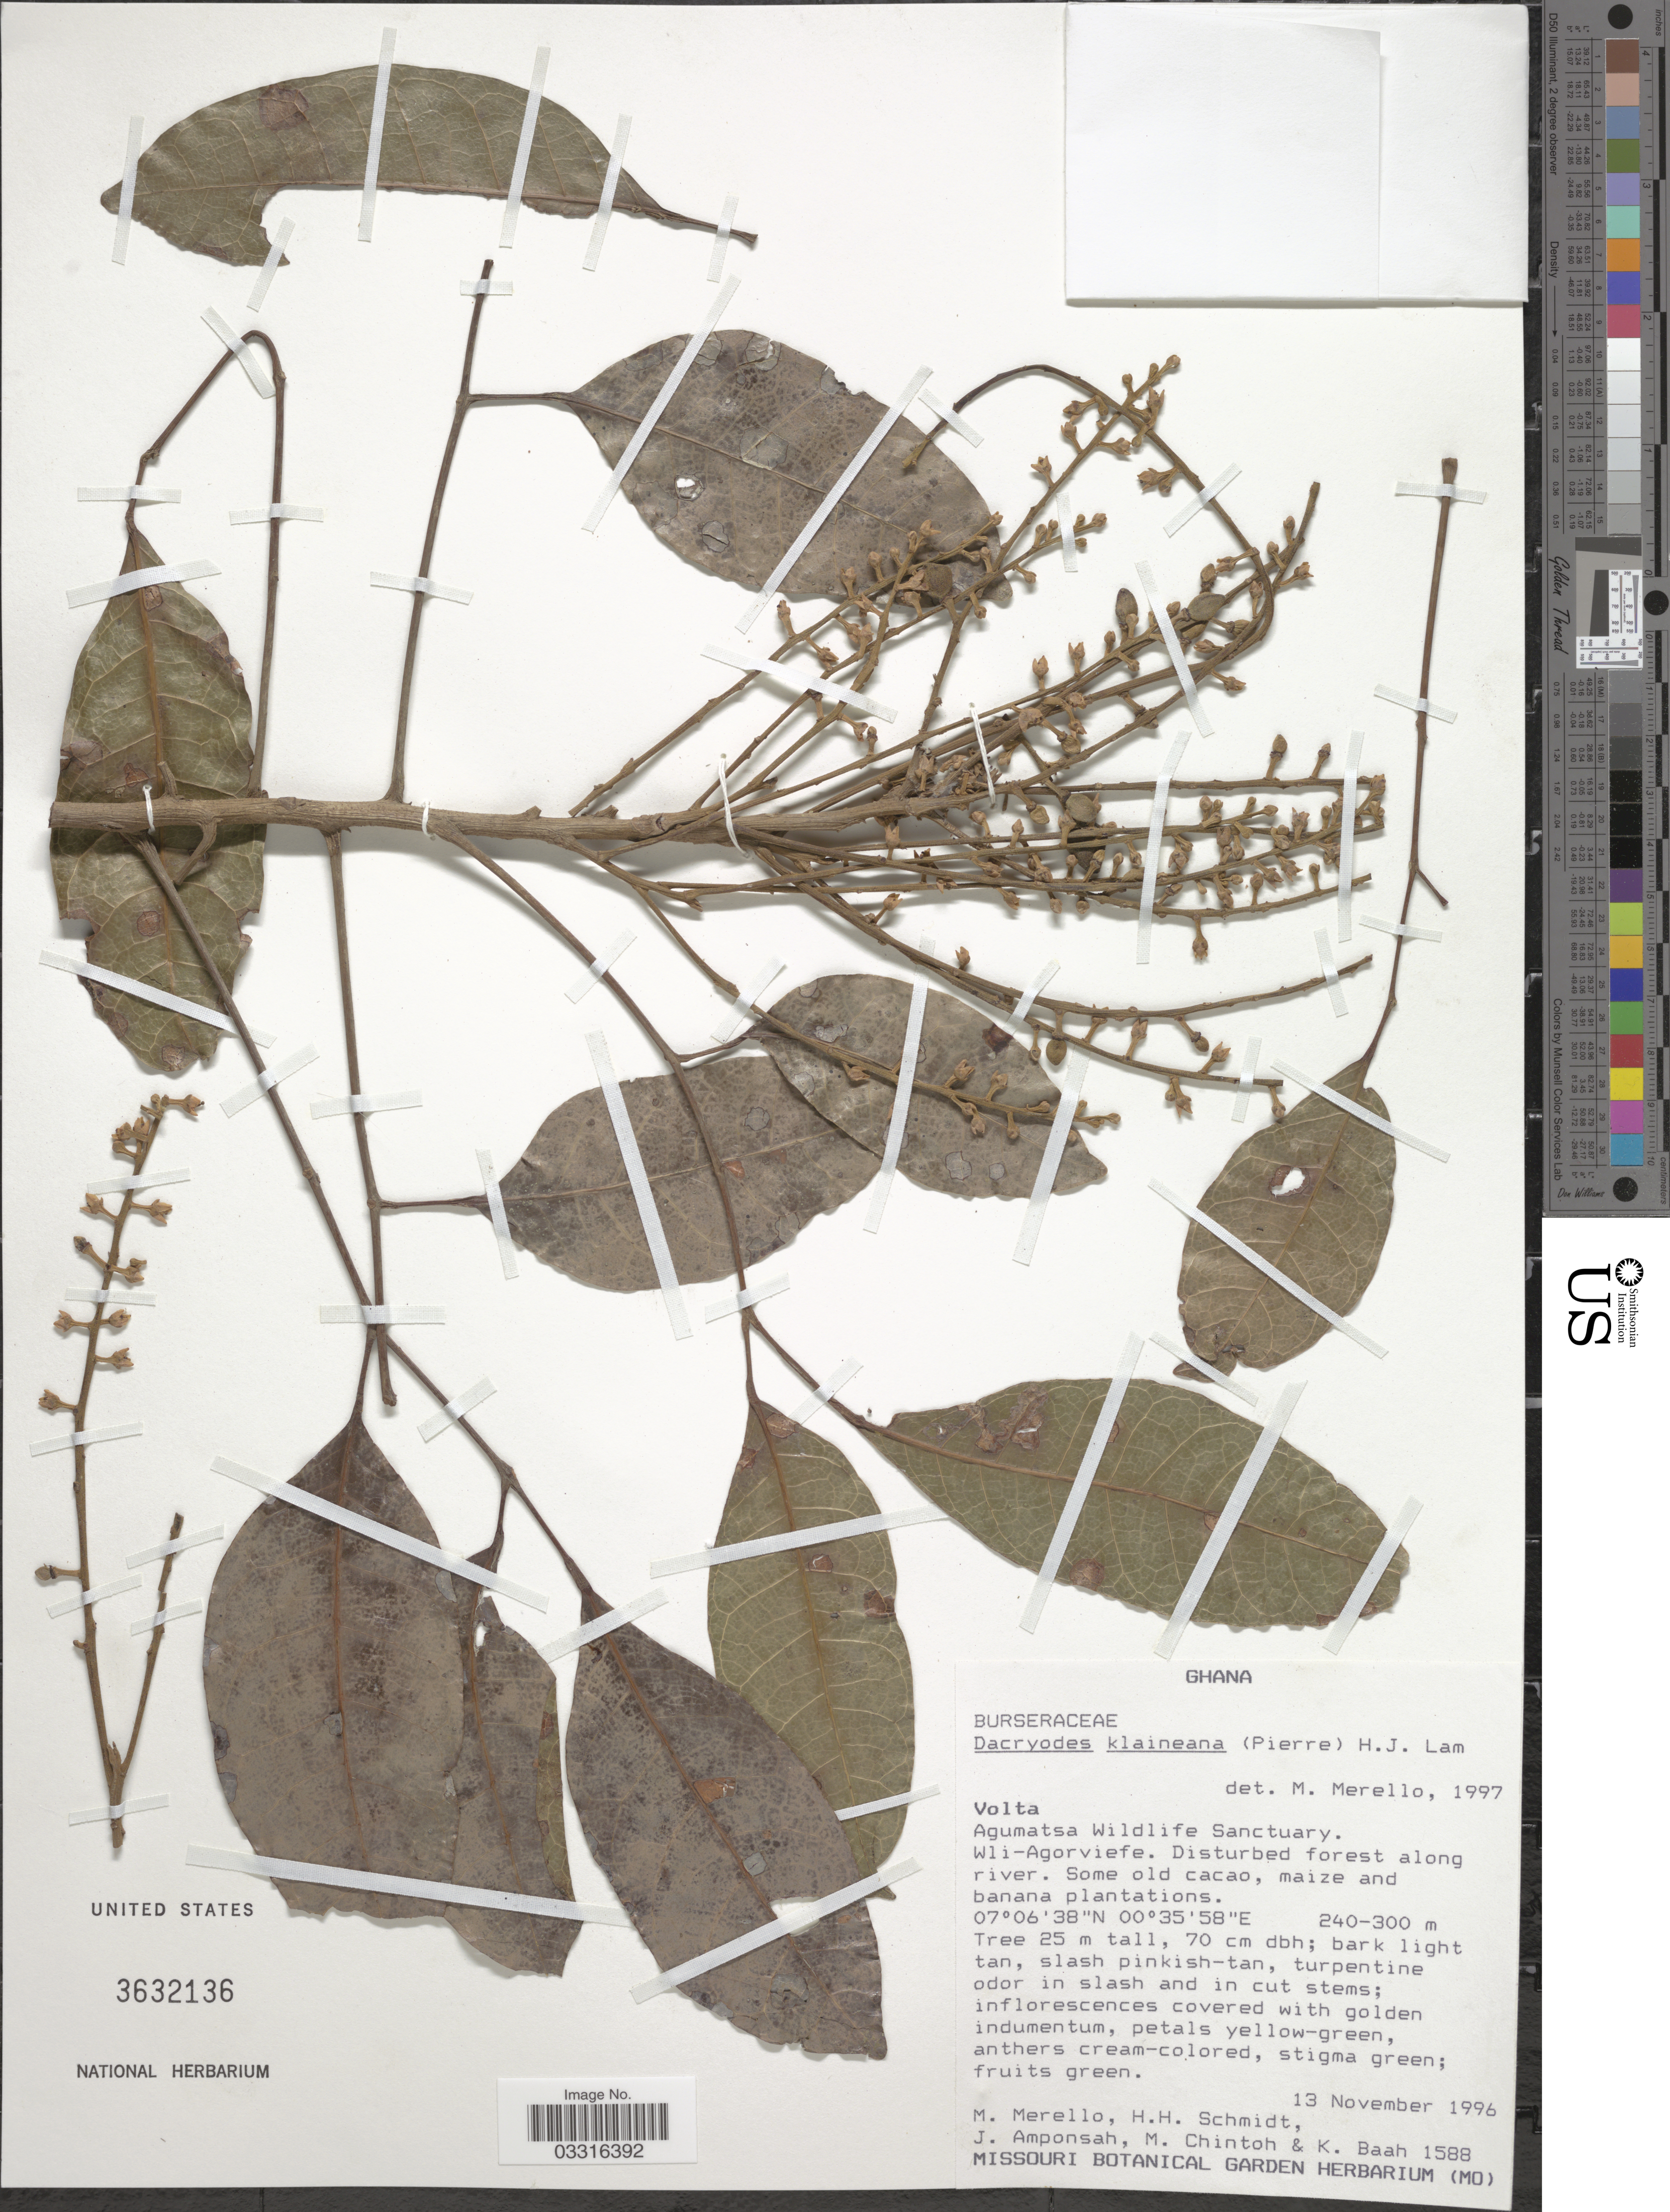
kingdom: Plantae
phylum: Tracheophyta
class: Magnoliopsida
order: Sapindales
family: Burseraceae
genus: Dacryodes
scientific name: Dacryodes klaineana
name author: (Pierre) H.J. Lam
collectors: M. Merello, H. H. Schmidt, J. Amponsah, M. Chintoh & K. Baah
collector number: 1588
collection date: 1996-11-13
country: Ghana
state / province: Volta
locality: Agumatsa Wildlife Sanctuary. Wli-Agorviefe.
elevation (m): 240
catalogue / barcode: US 3632136